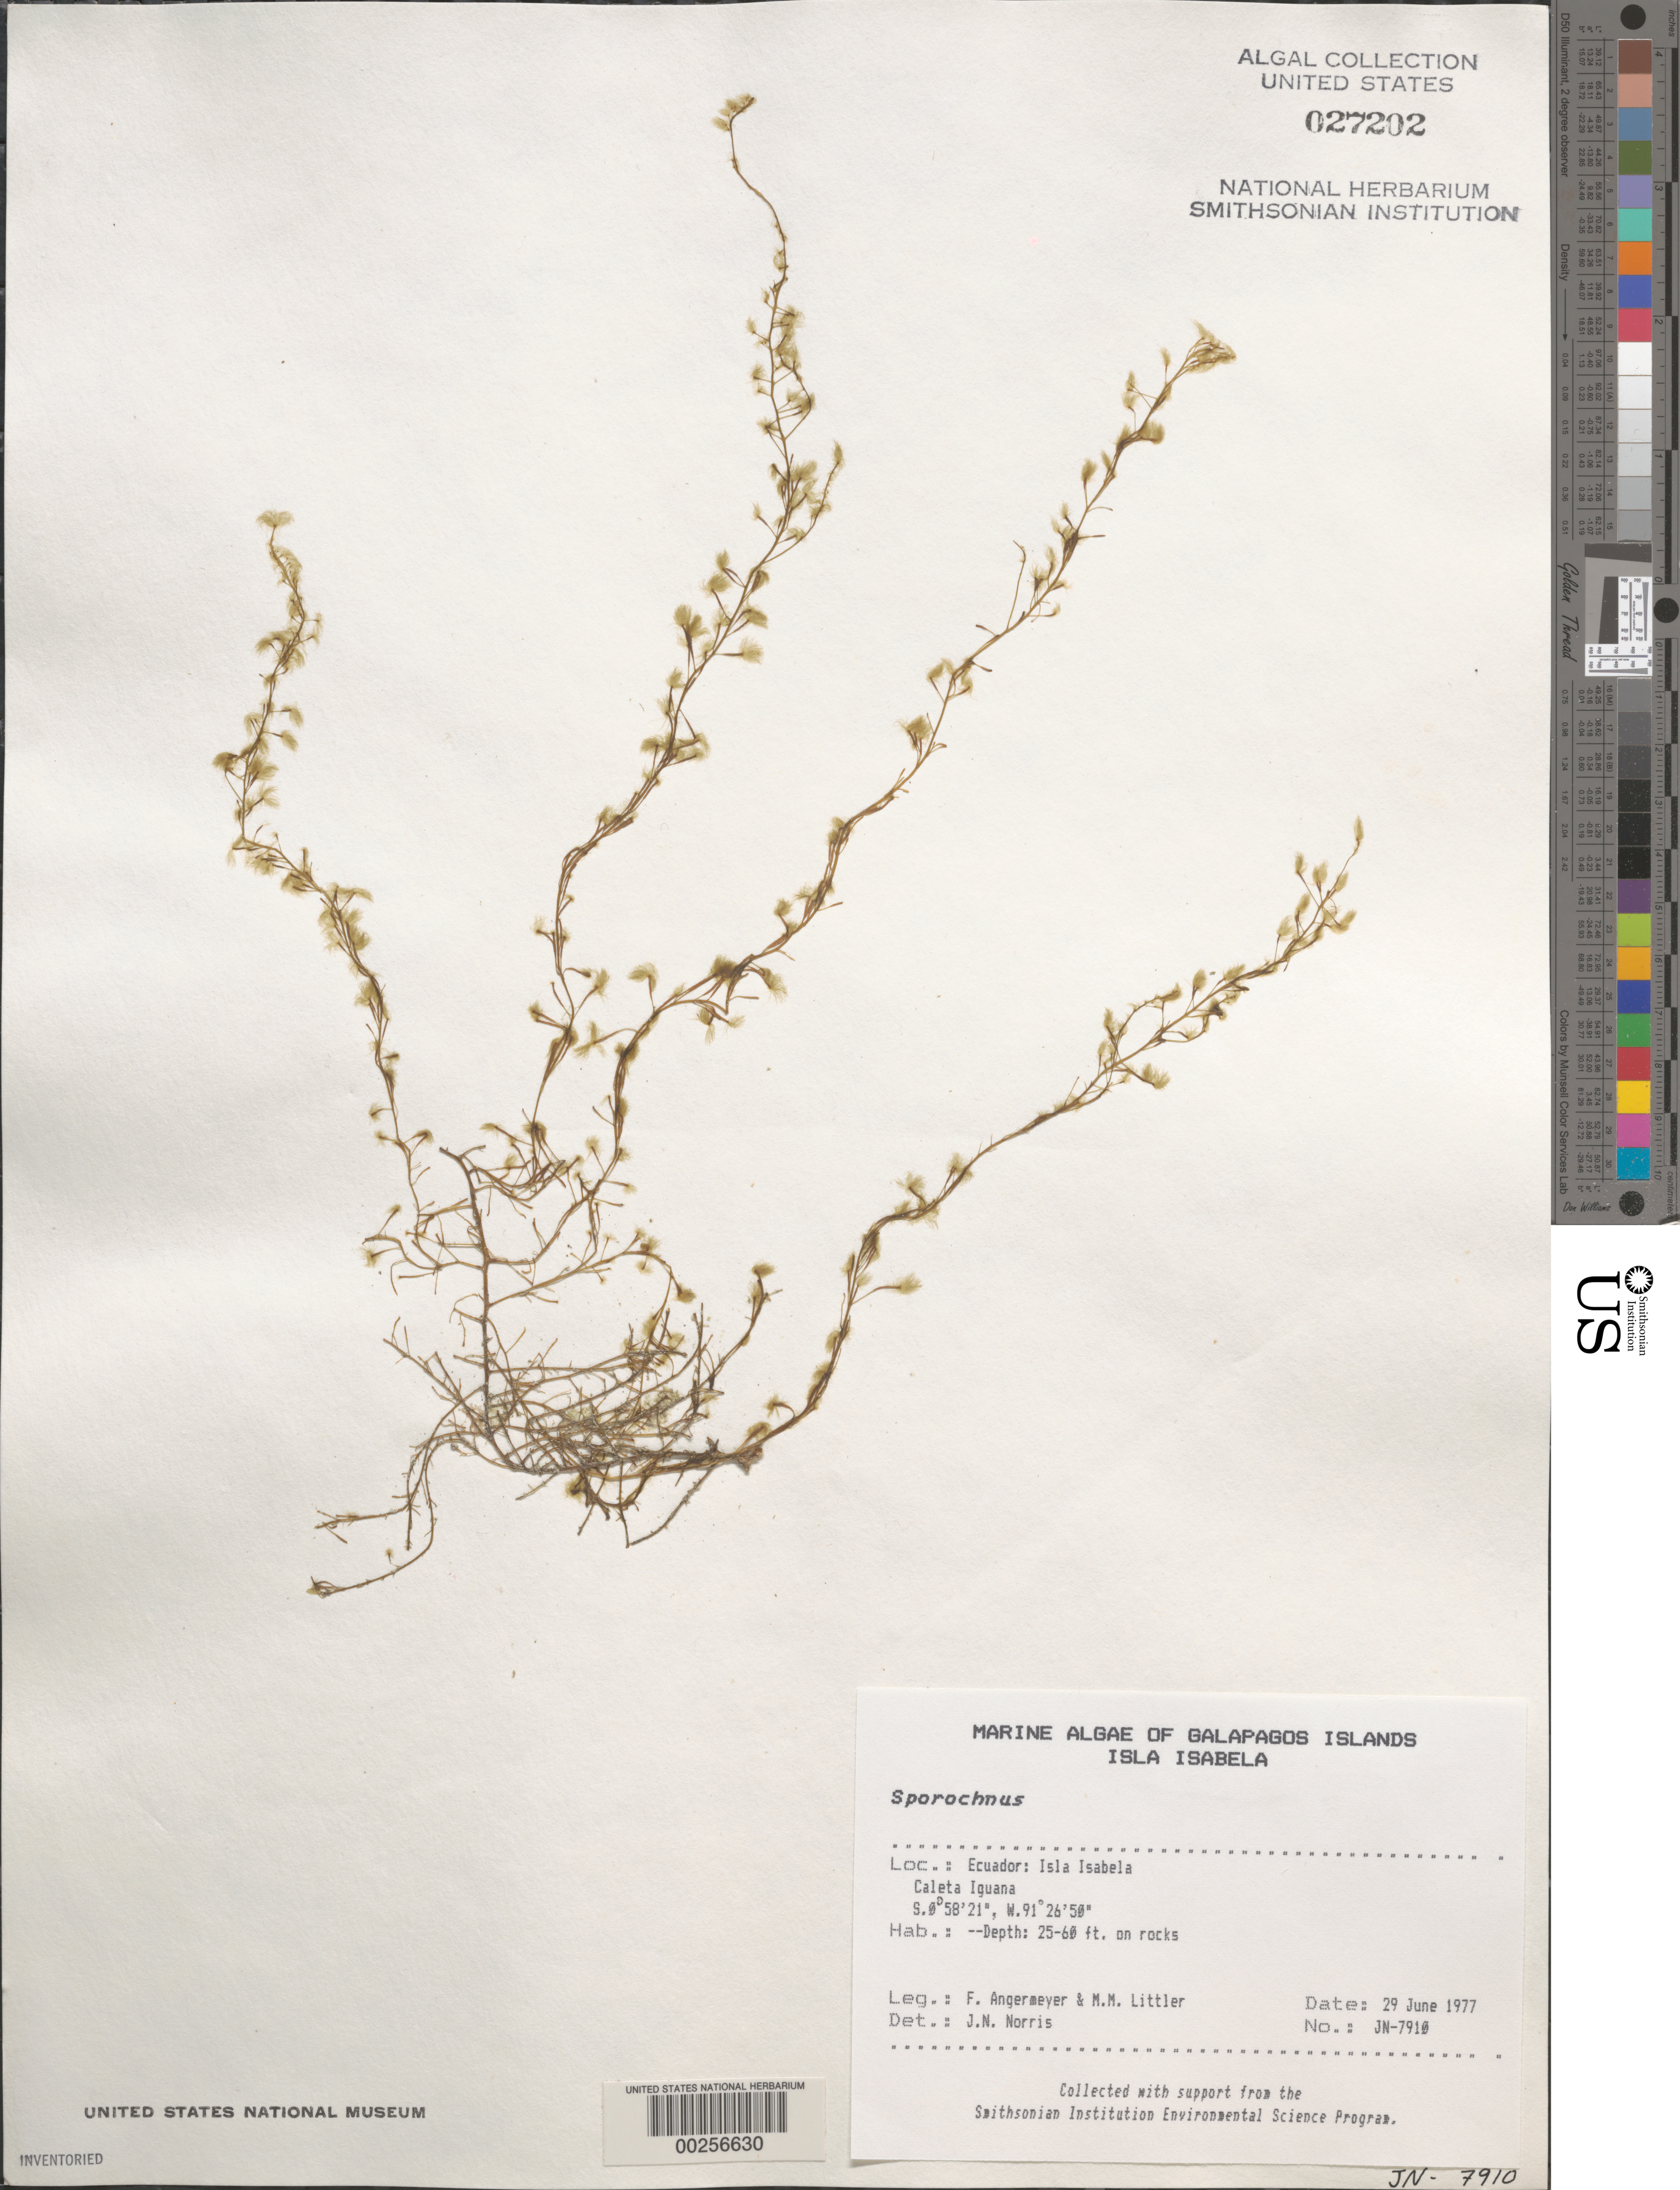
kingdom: Chromista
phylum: Ochrophyta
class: Phaeophyceae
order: Sporochnales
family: Sporochnaceae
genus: Sporochnus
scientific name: Sporochnus sp.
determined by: Norris, James N.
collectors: F. Angermeyer & M. M. Littler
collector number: JN-7910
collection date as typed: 29 Jun 1977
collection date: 1977-06-29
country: Ecuador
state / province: Colón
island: Isabela [Albemarle]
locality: Caleta Iguana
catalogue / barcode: US 27202